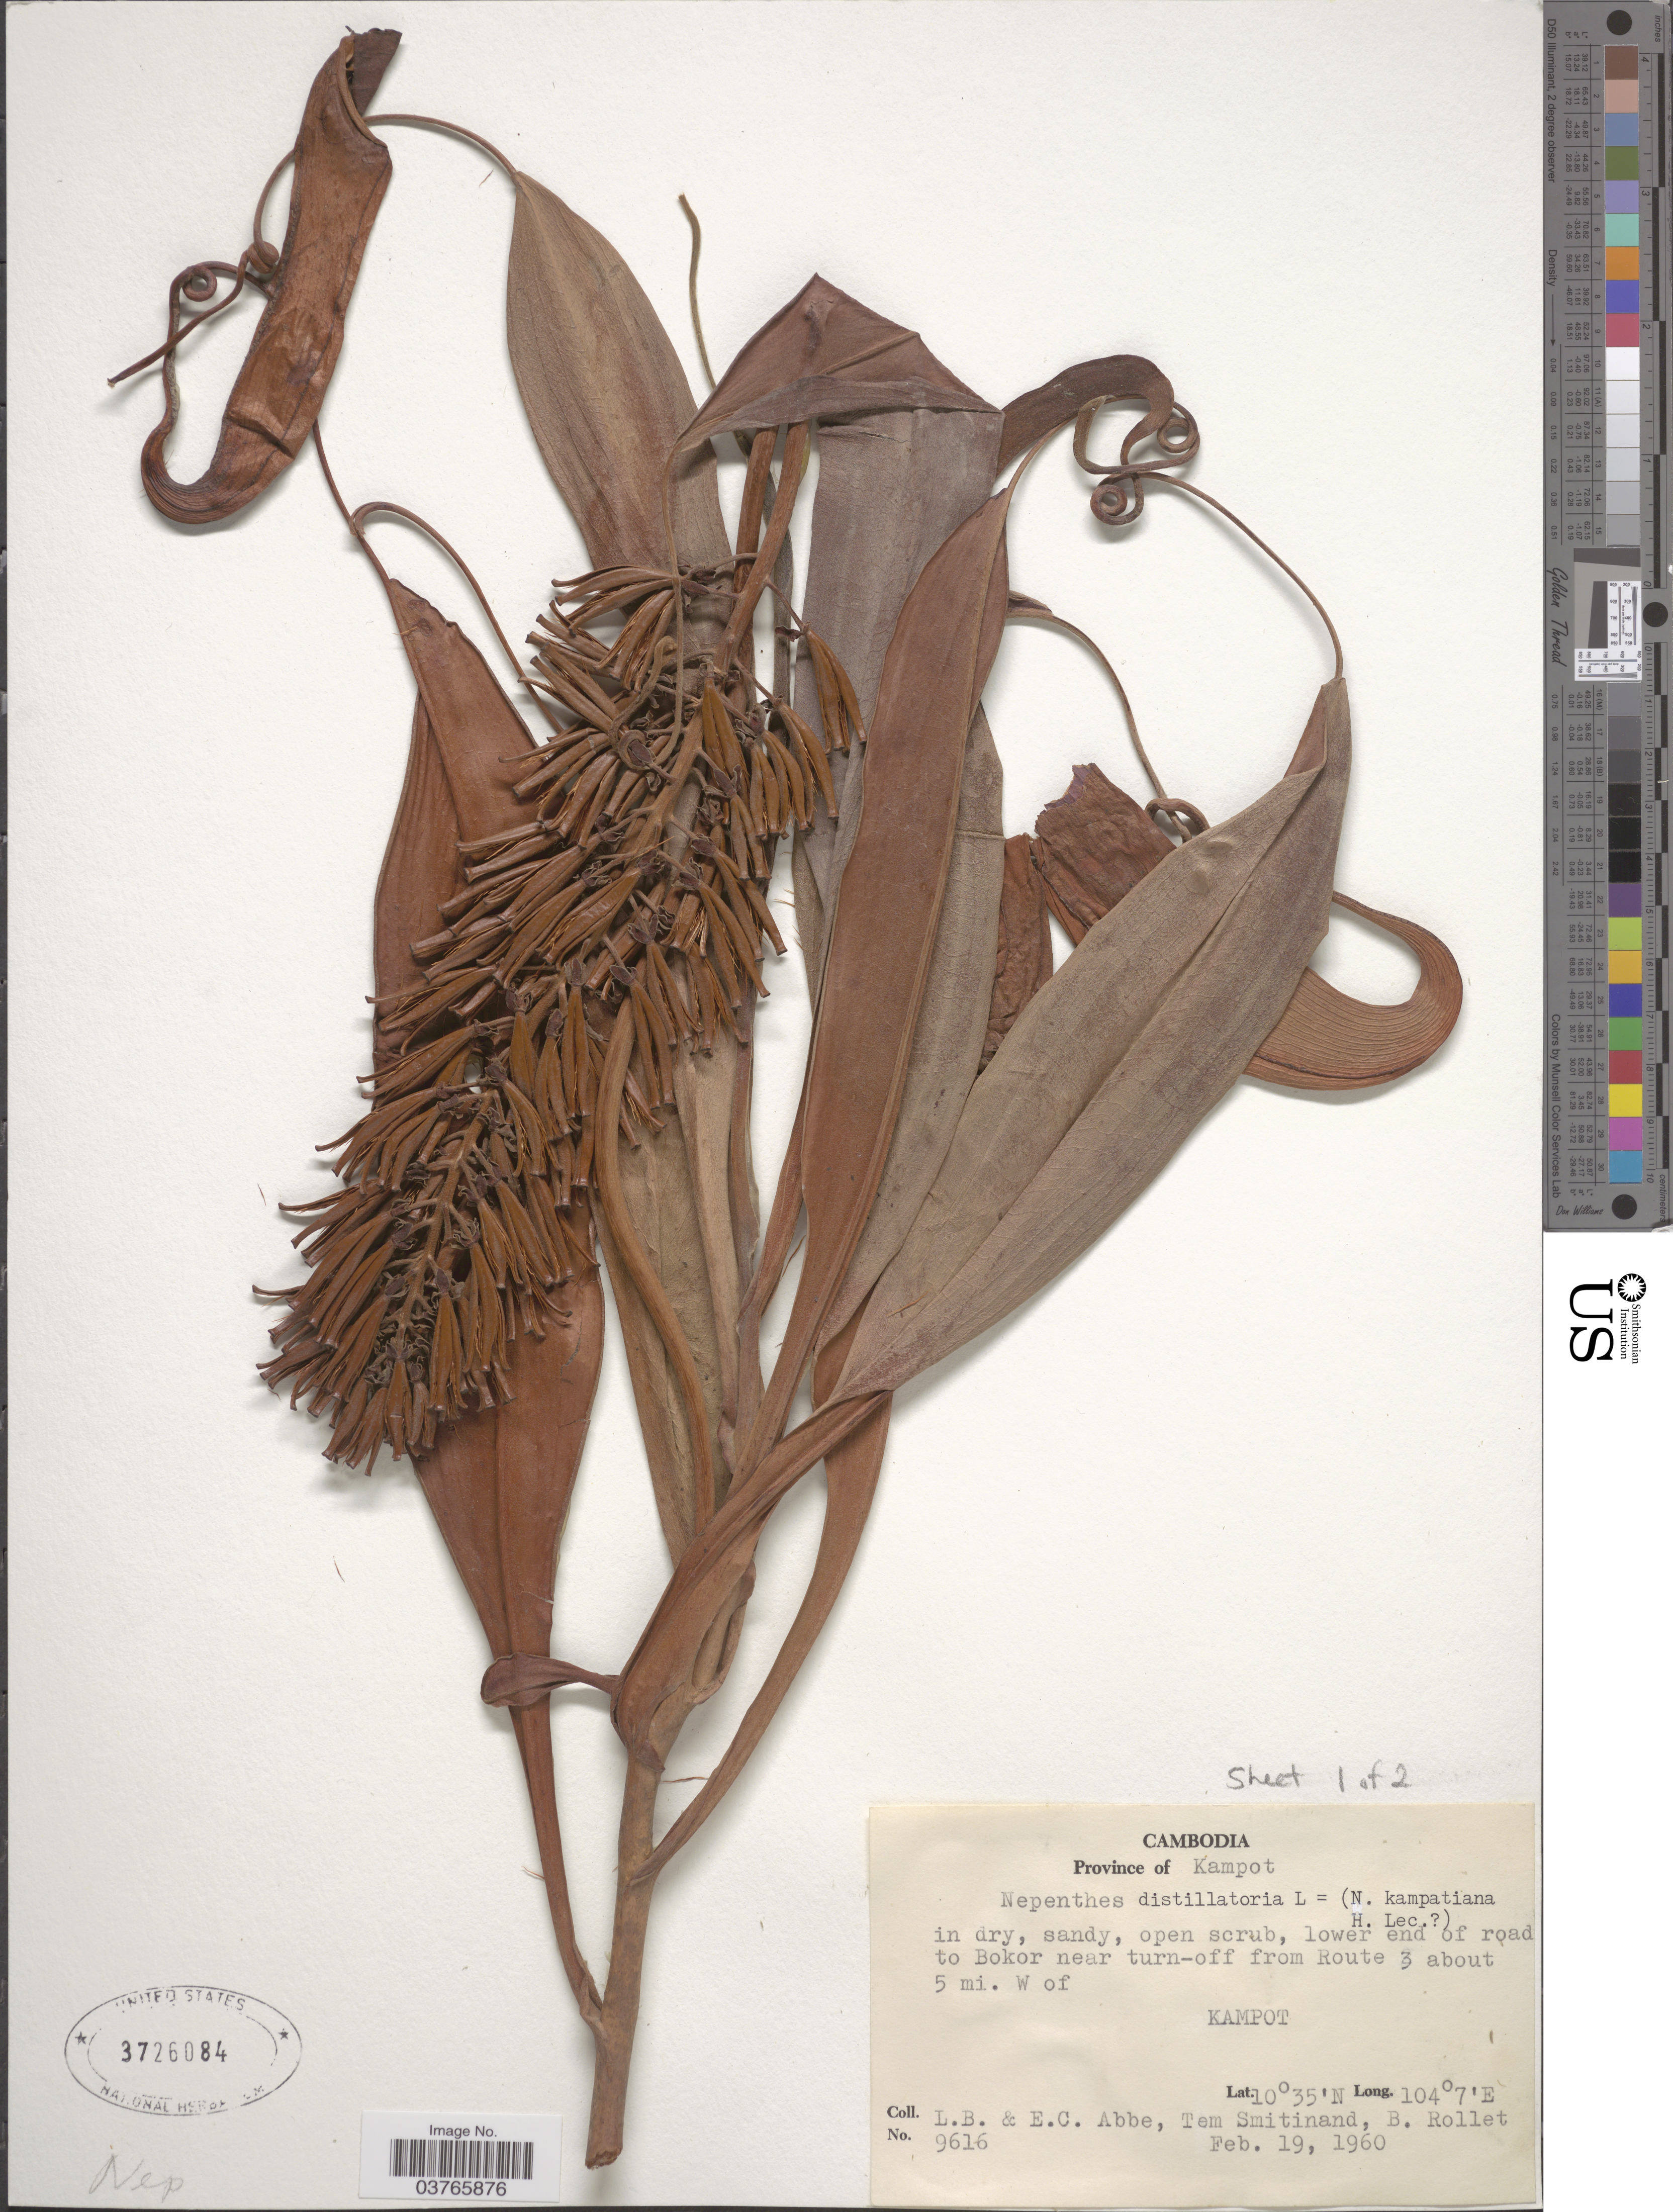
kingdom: Plantae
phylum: Tracheophyta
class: Magnoliopsida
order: Caryophyllales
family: Nepenthaceae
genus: Nepenthes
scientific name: Nepenthes distillatoria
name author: L.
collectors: L. B. Abbe, E. C. Abbe, T. Smitinand & B. Rollet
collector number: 9616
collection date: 1960-02-19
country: Cambodia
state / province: Kâmpât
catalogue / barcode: US 3726084